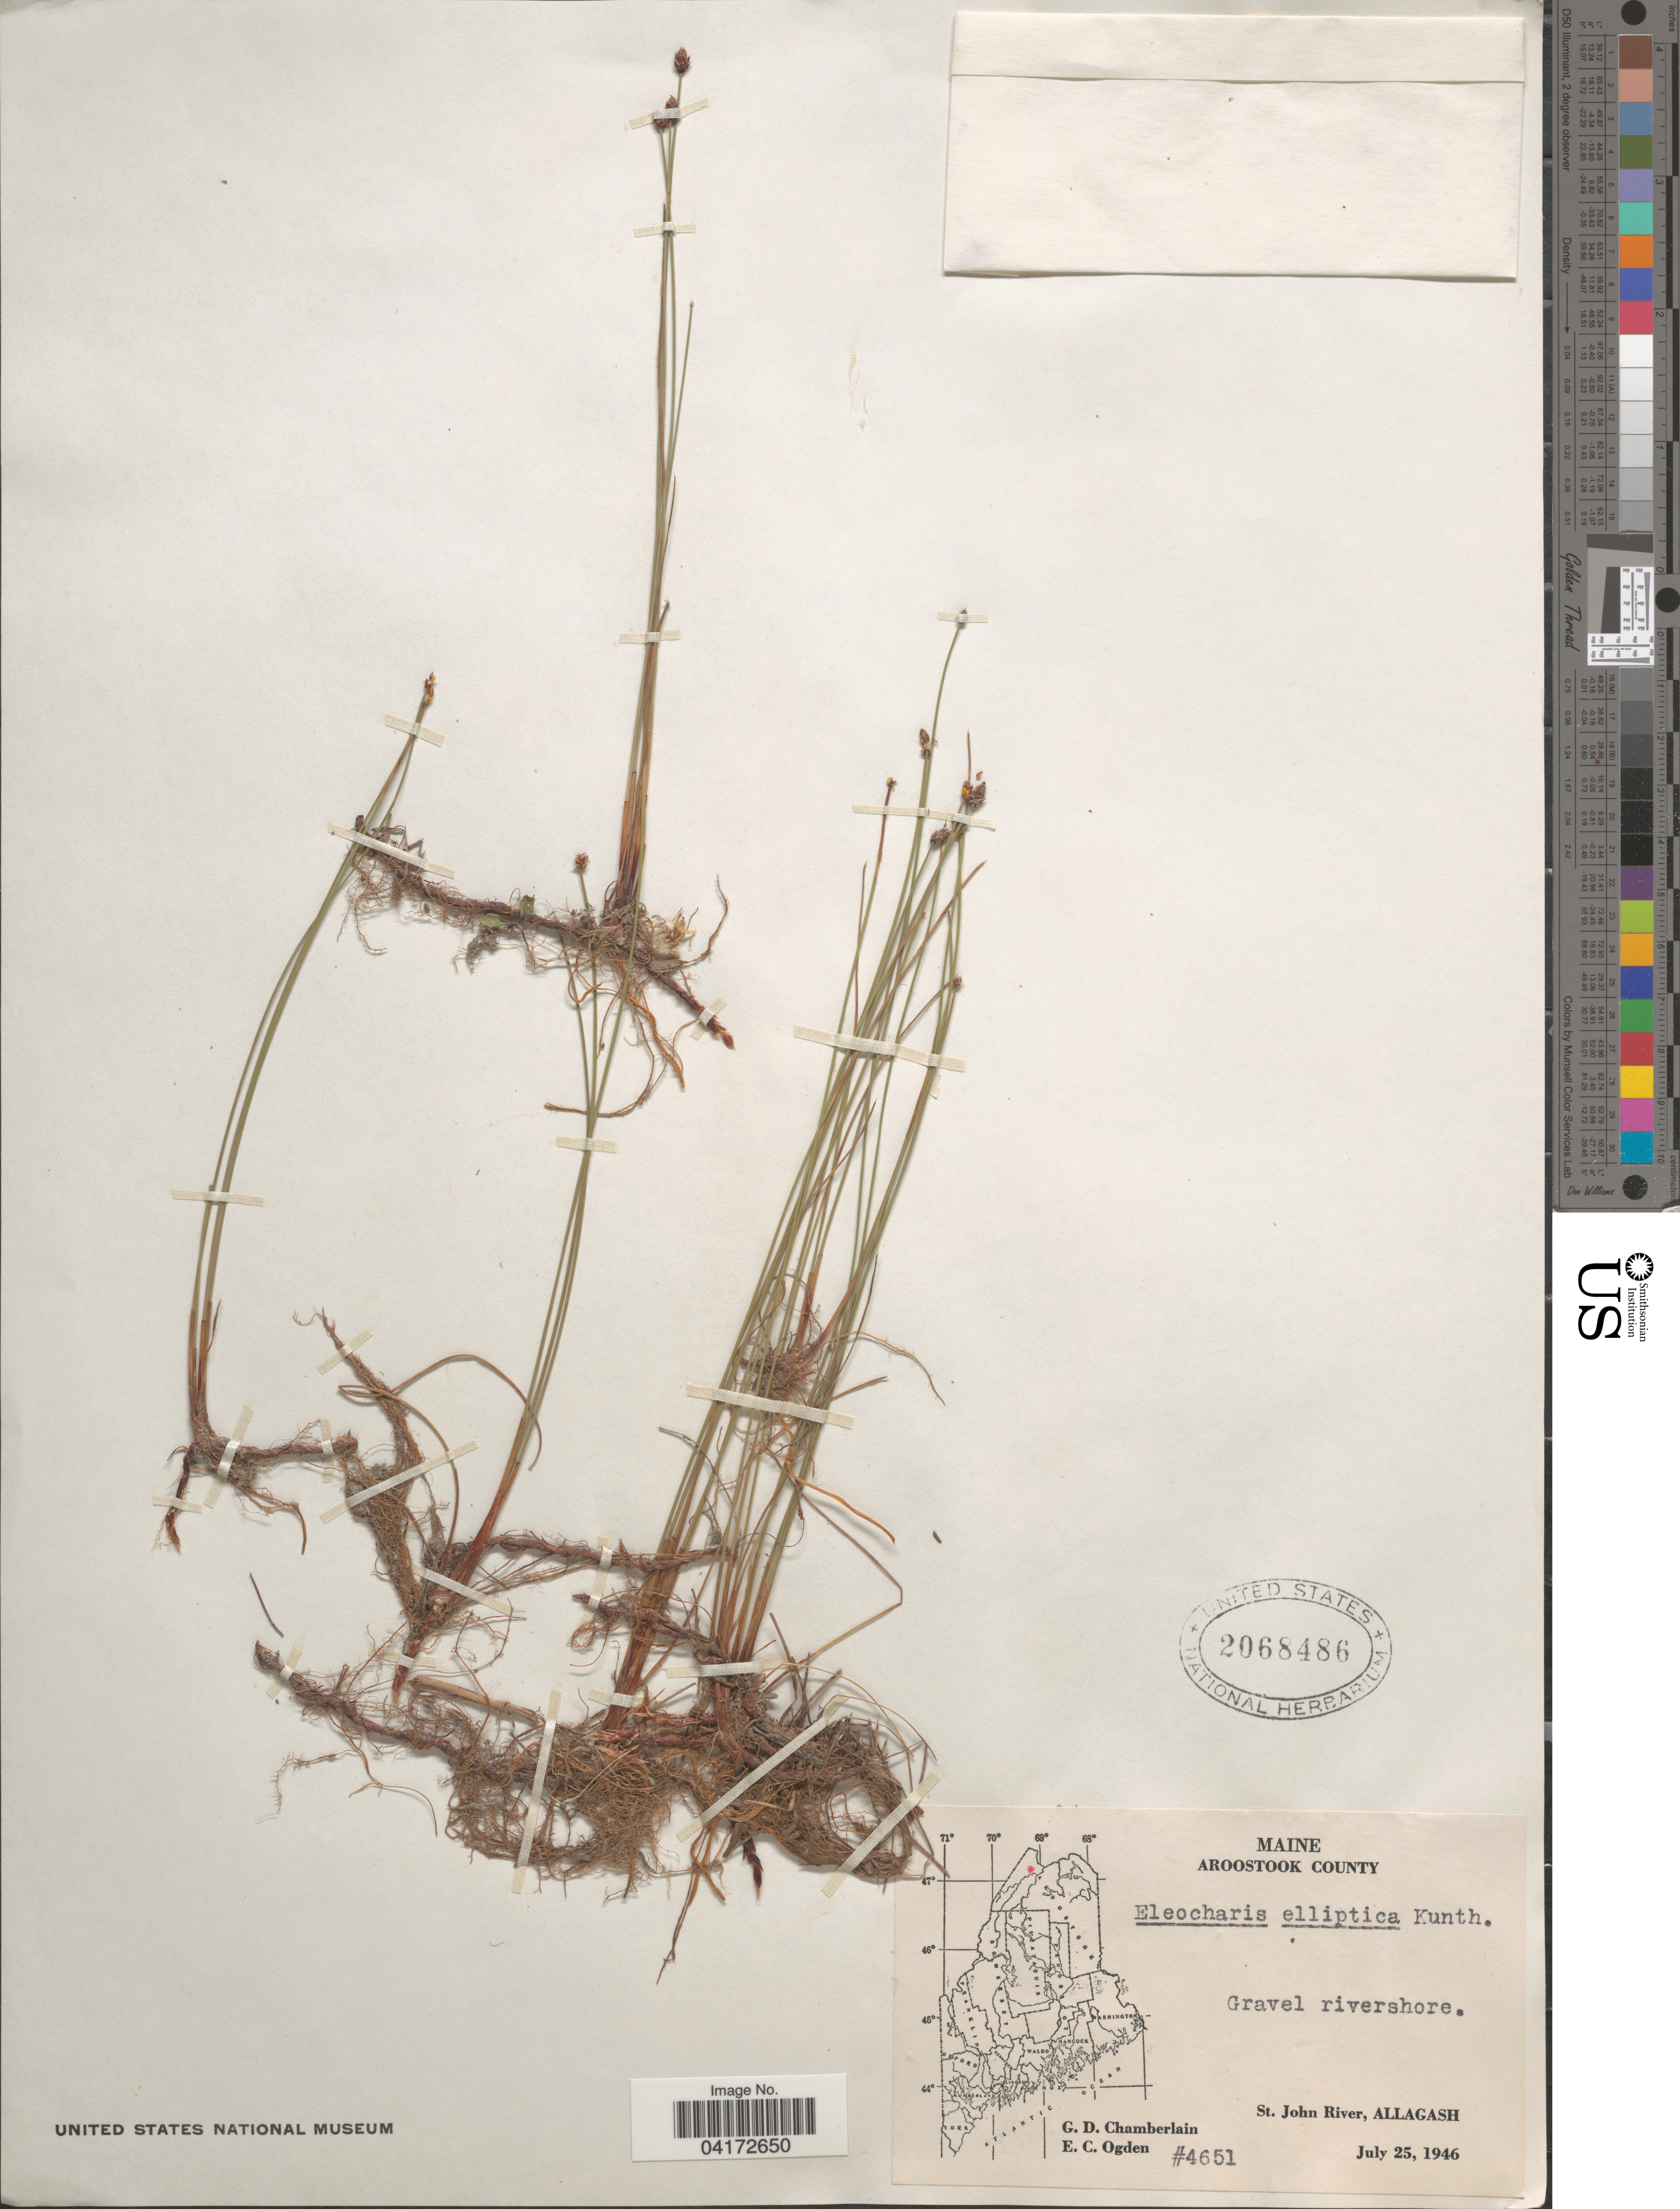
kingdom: Plantae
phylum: Tracheophyta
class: Liliopsida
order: Poales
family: Cyperaceae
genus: Eleocharis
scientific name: Eleocharis elliptica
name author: Kunth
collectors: G. D. Chamberlain & E. Ogden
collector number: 4651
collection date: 1946-07-25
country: United States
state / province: Maine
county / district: Aroostook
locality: St. John River, Allagash.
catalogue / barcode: US 2068486